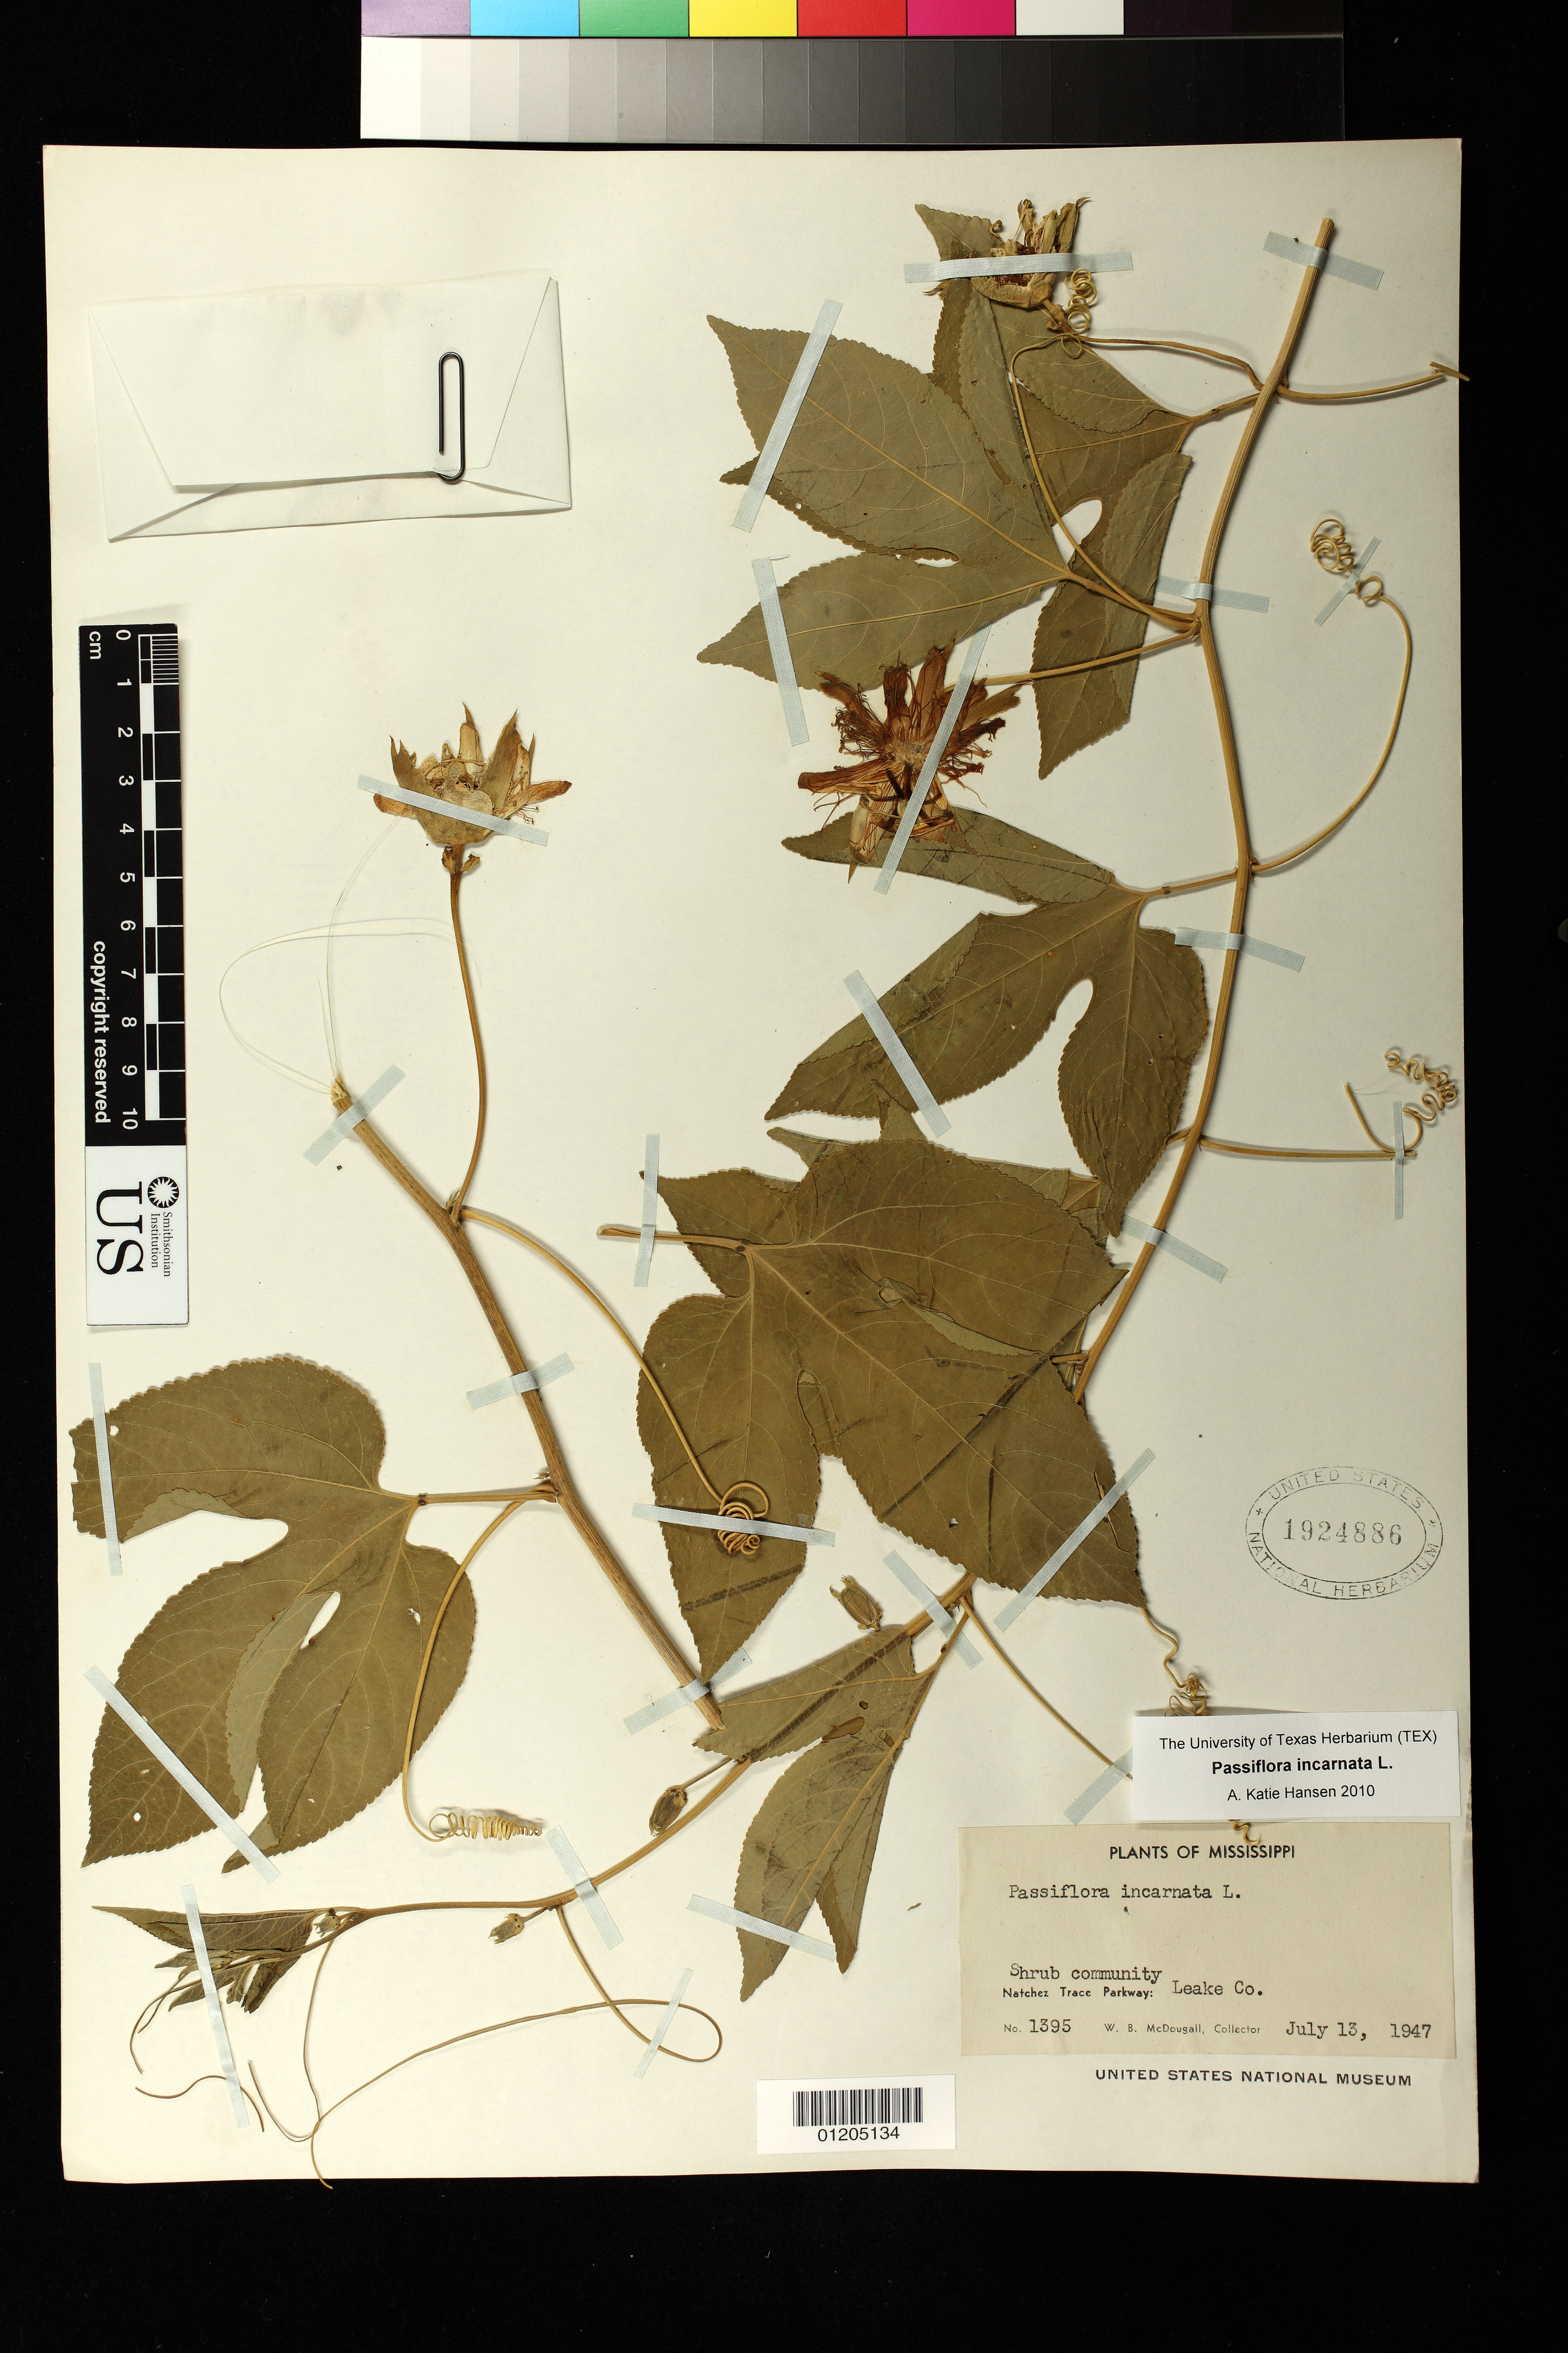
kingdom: Plantae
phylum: Tracheophyta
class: Magnoliopsida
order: Malpighiales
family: Passifloraceae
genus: Passiflora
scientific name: Passiflora incarnata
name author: L.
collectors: W. McDougall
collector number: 1395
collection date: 1947-07-13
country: United States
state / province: Mississippi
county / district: Leake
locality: Natchez Trace Parkway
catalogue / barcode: US 1924886